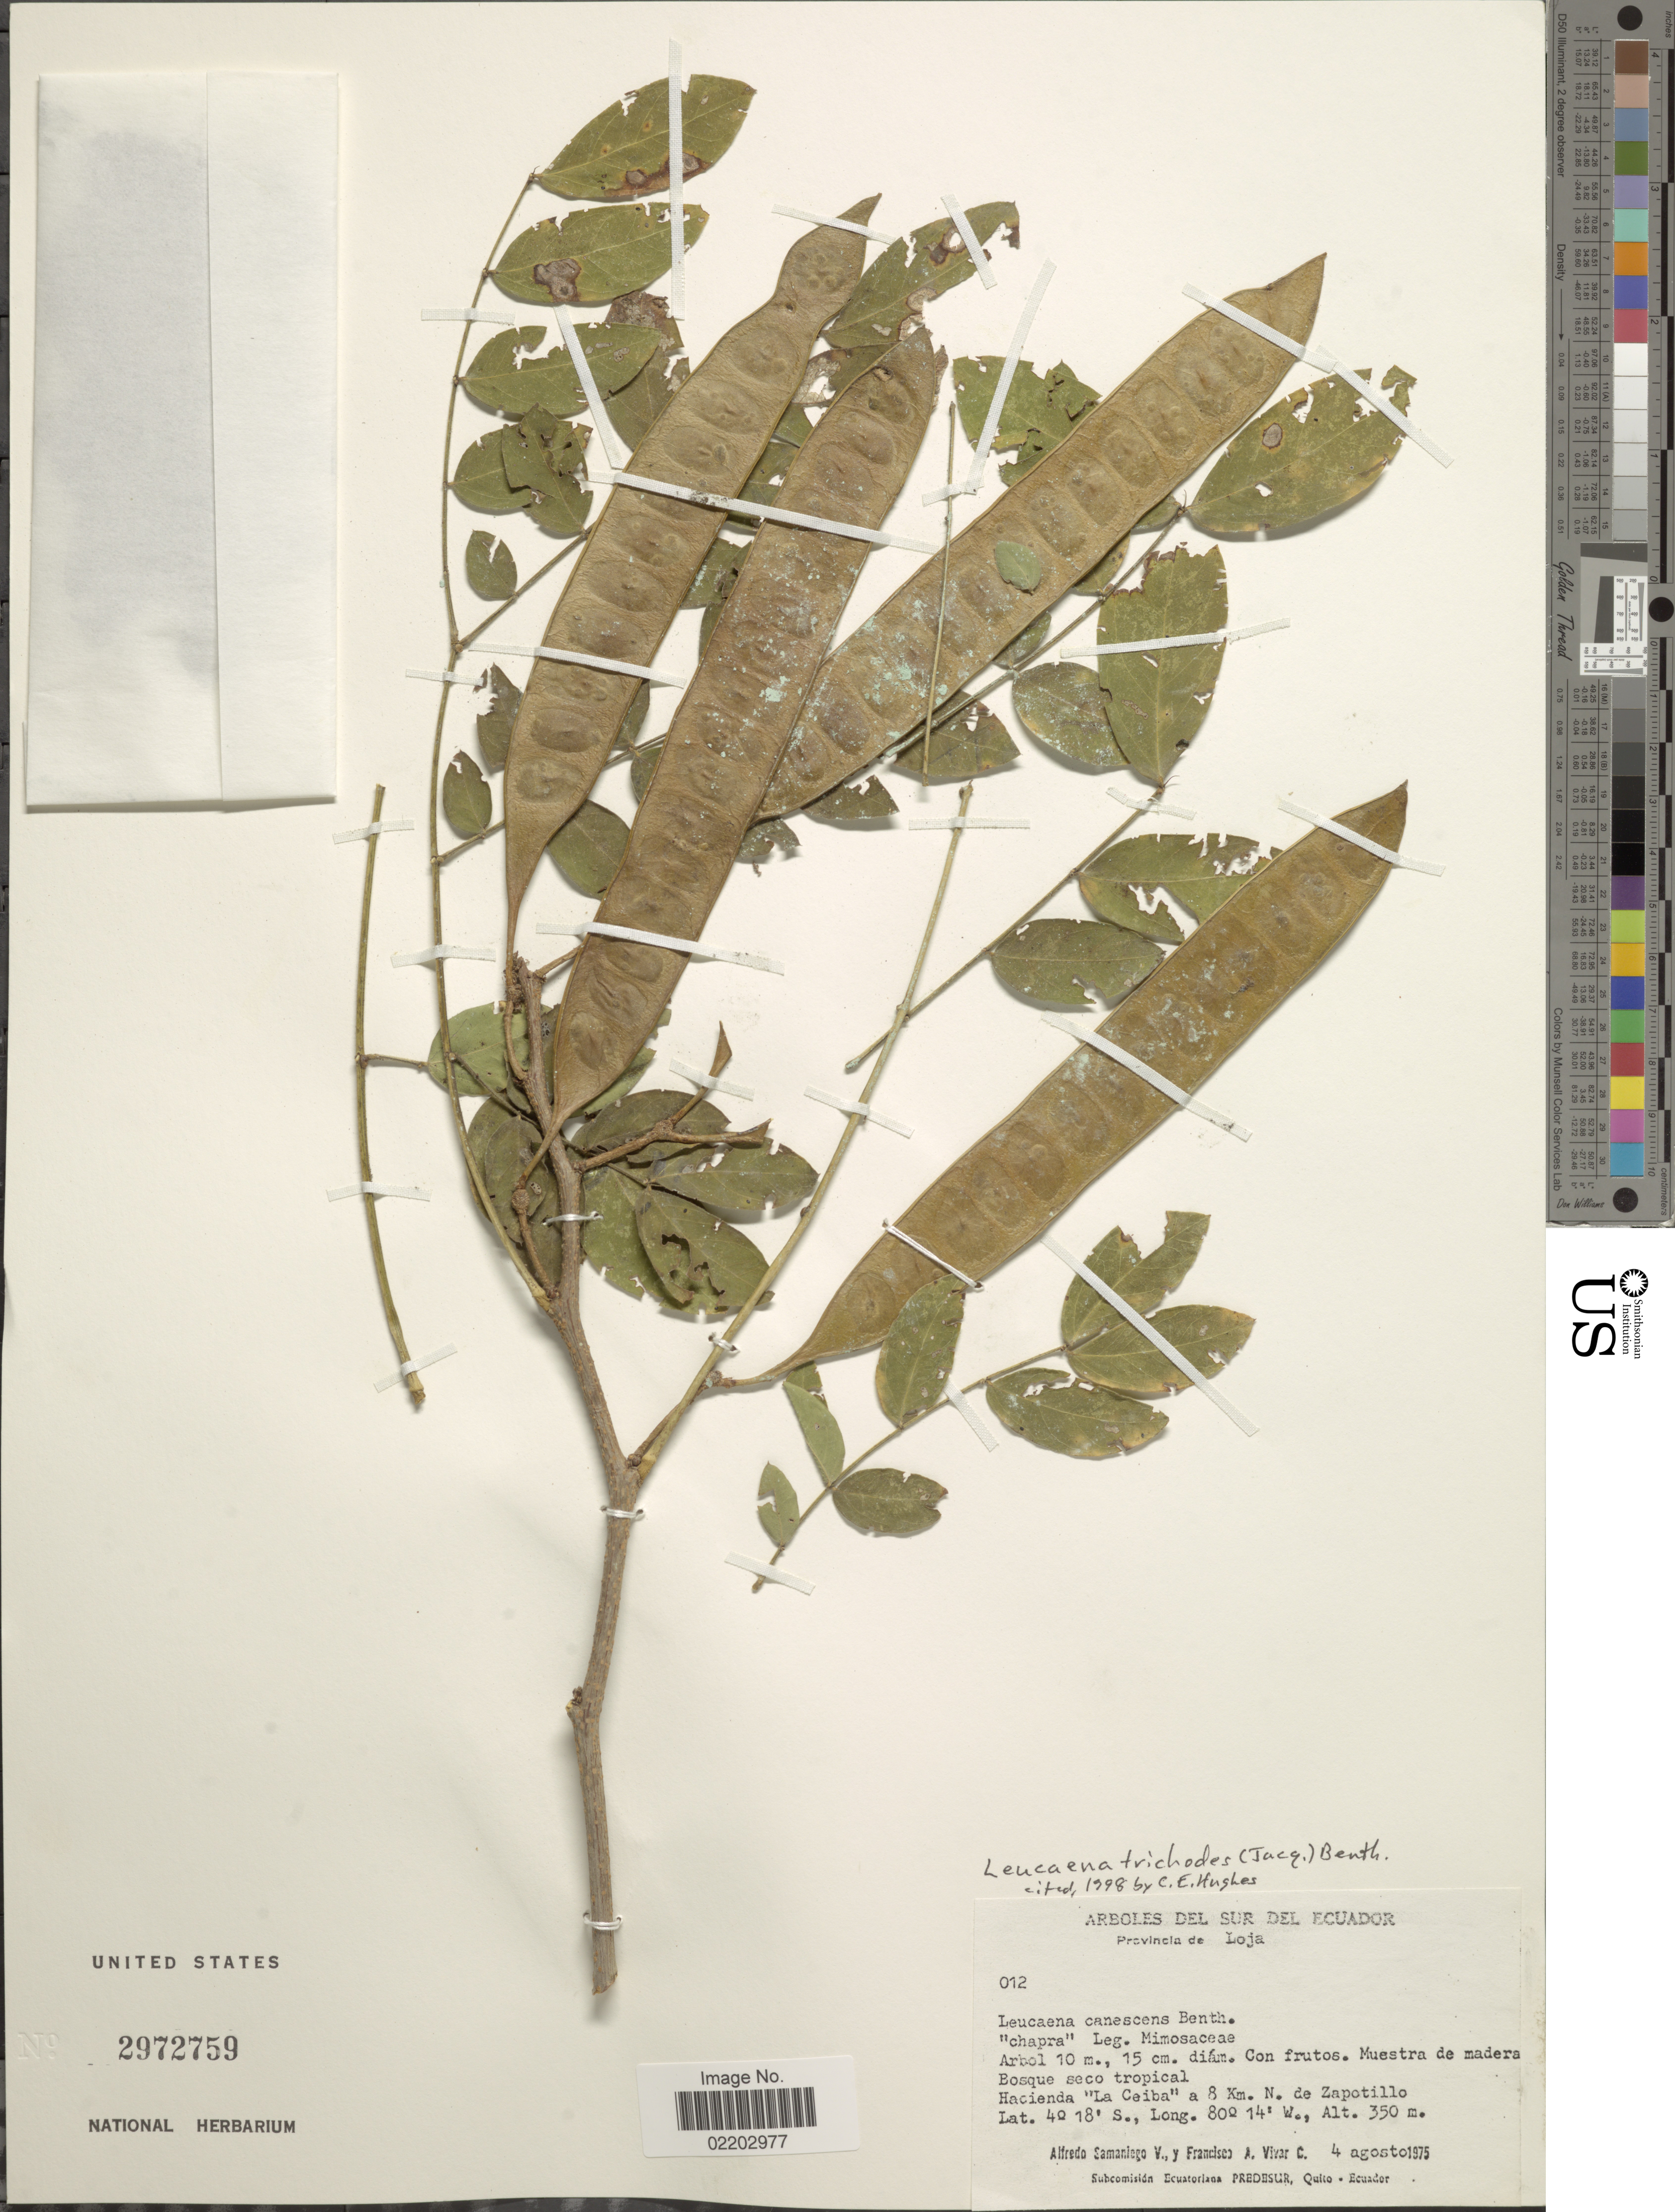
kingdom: Plantae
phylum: Tracheophyta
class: Magnoliopsida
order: Fabales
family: Fabaceae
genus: Leucaena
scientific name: Leucaena trichodes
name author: (Jacq.) Benth.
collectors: A. V. Samaniego & F. A. Vivar C.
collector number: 012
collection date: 1975-08-04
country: Ecuador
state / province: Loja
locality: Arboles del Sur del Ecuador, Provincia de Loja. Con frutos. Muestra de madera Hacienda "La Caiba" a 8 km. N. de Zapotillo.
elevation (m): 350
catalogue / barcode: US 2972759